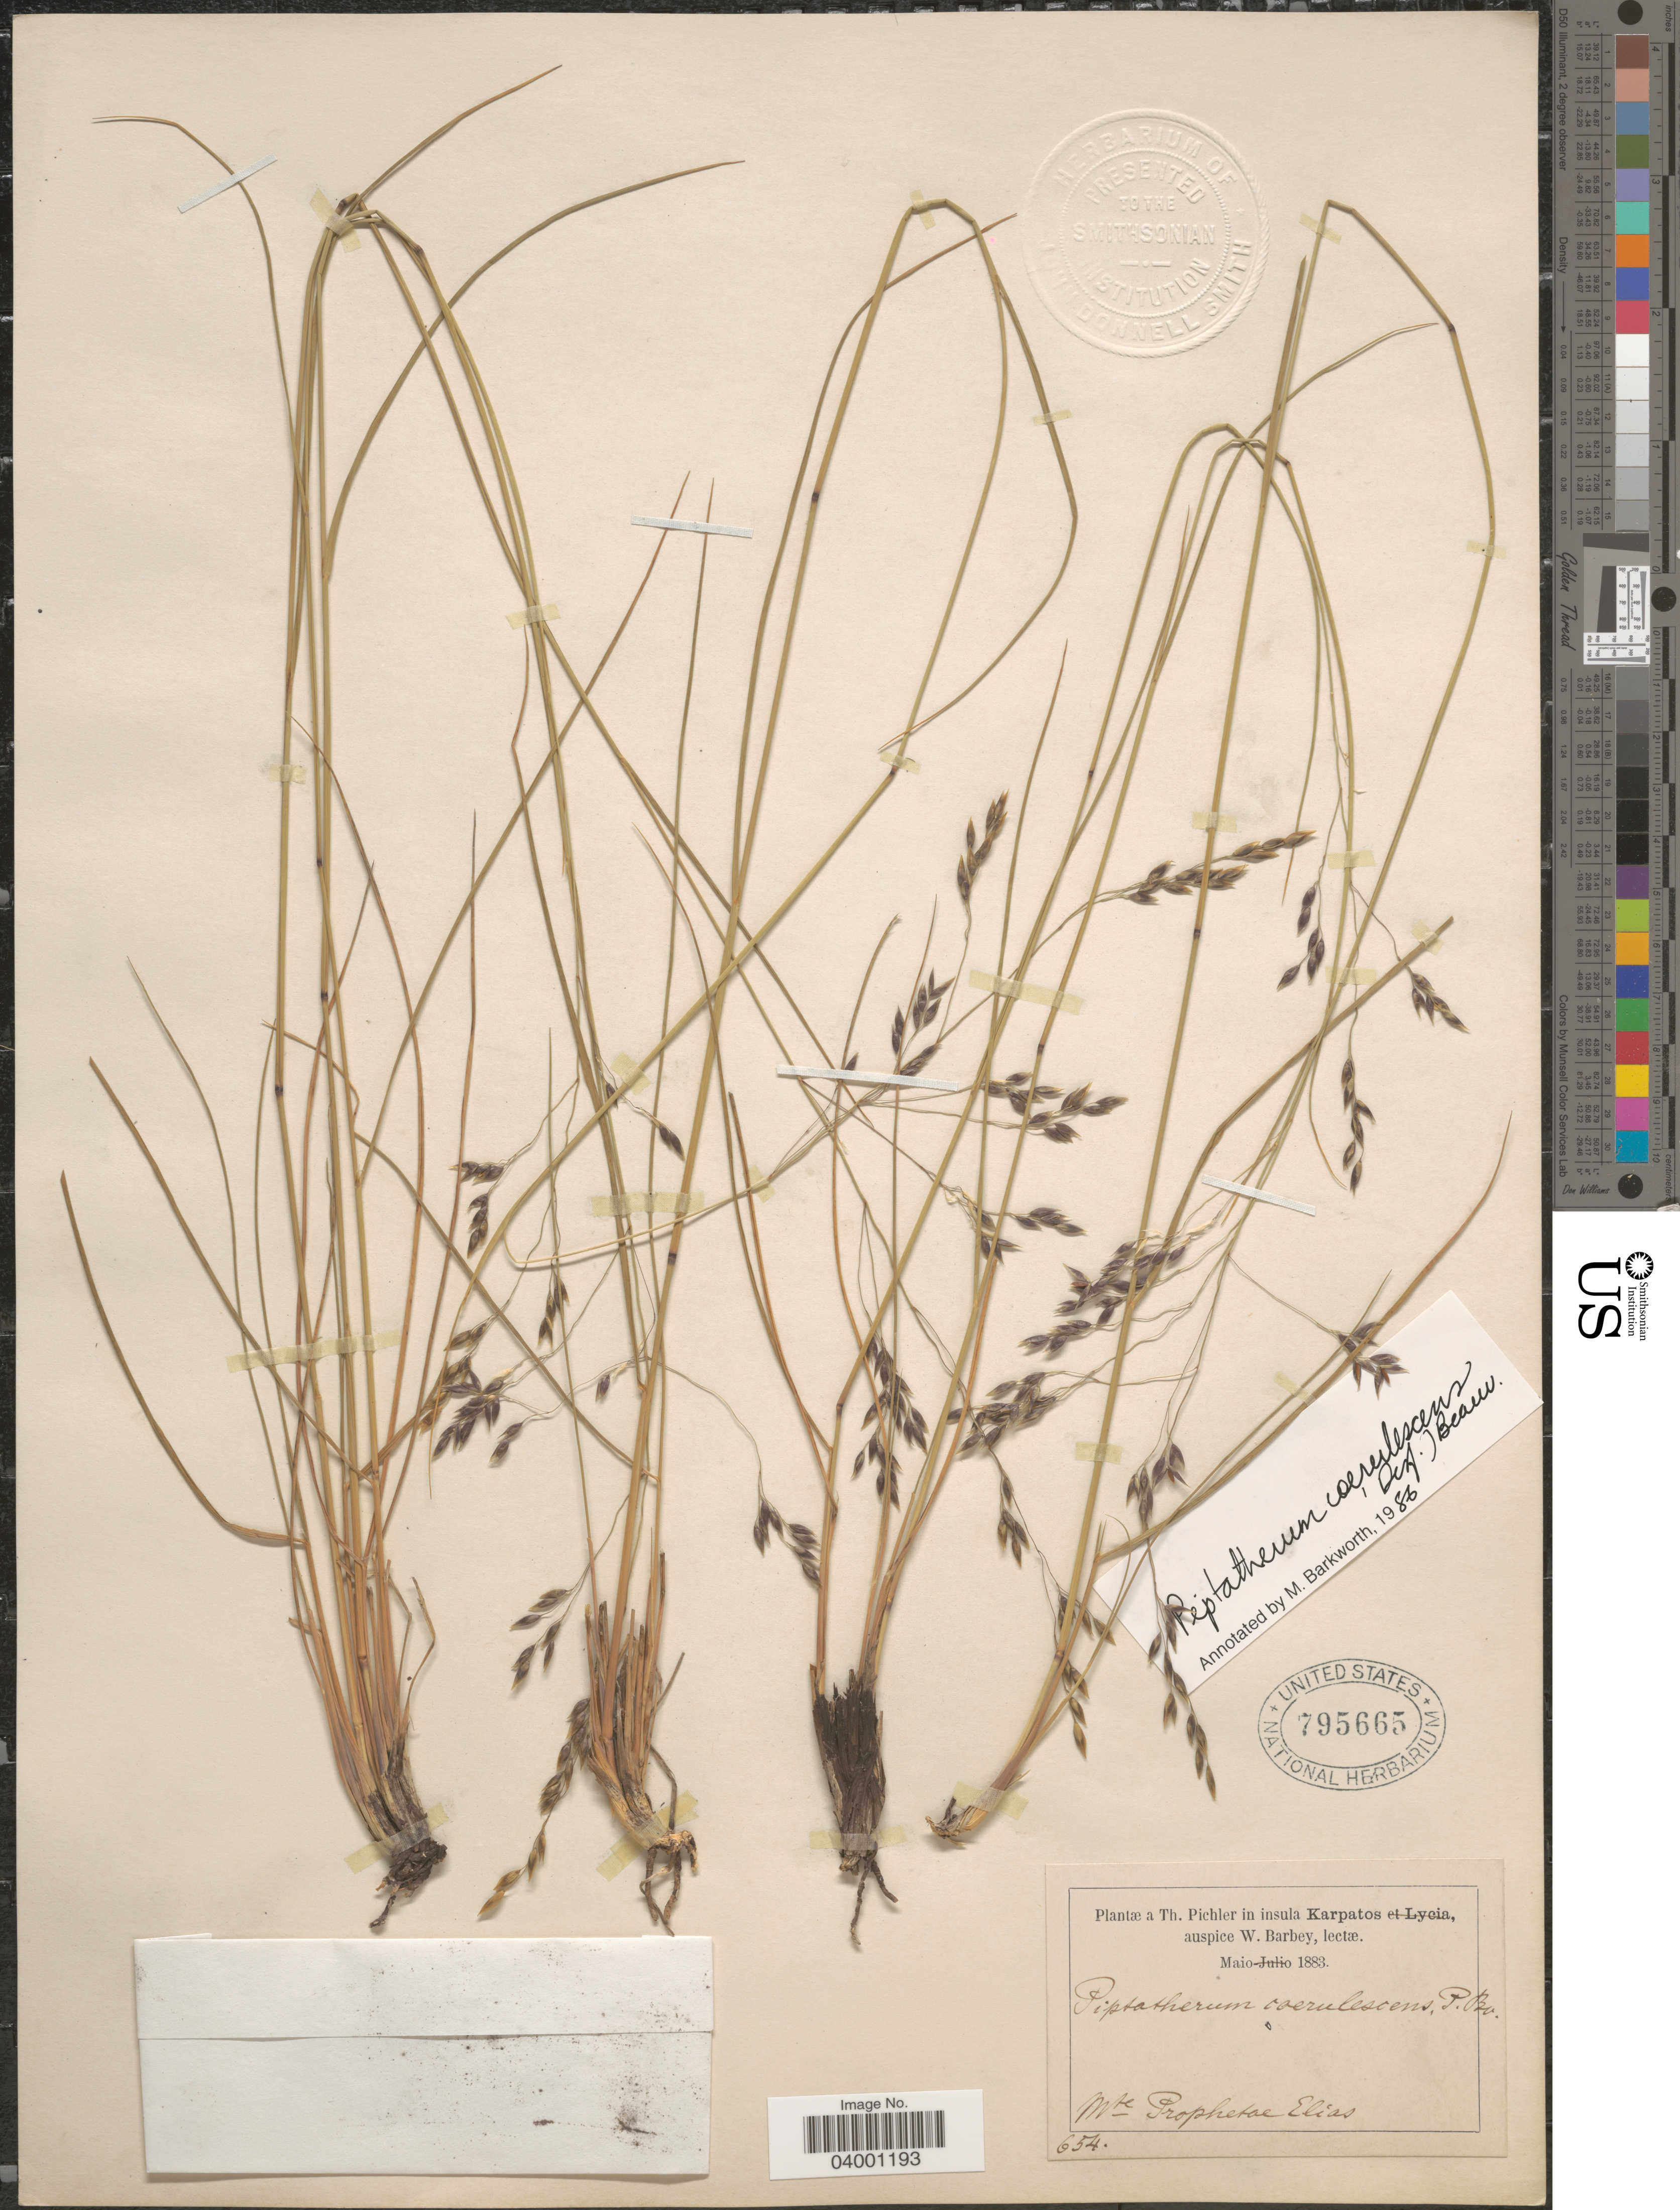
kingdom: Plantae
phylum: Tracheophyta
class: Liliopsida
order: Poales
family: Poaceae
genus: Piptatherum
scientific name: Piptatherum coerulescens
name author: (Desf.) P. Beauv.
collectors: T. Pichler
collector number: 654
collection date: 1883-05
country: Greece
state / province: South Aegean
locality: In insula Karpatos. Mte Prophetae Elias.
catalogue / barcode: US 795665